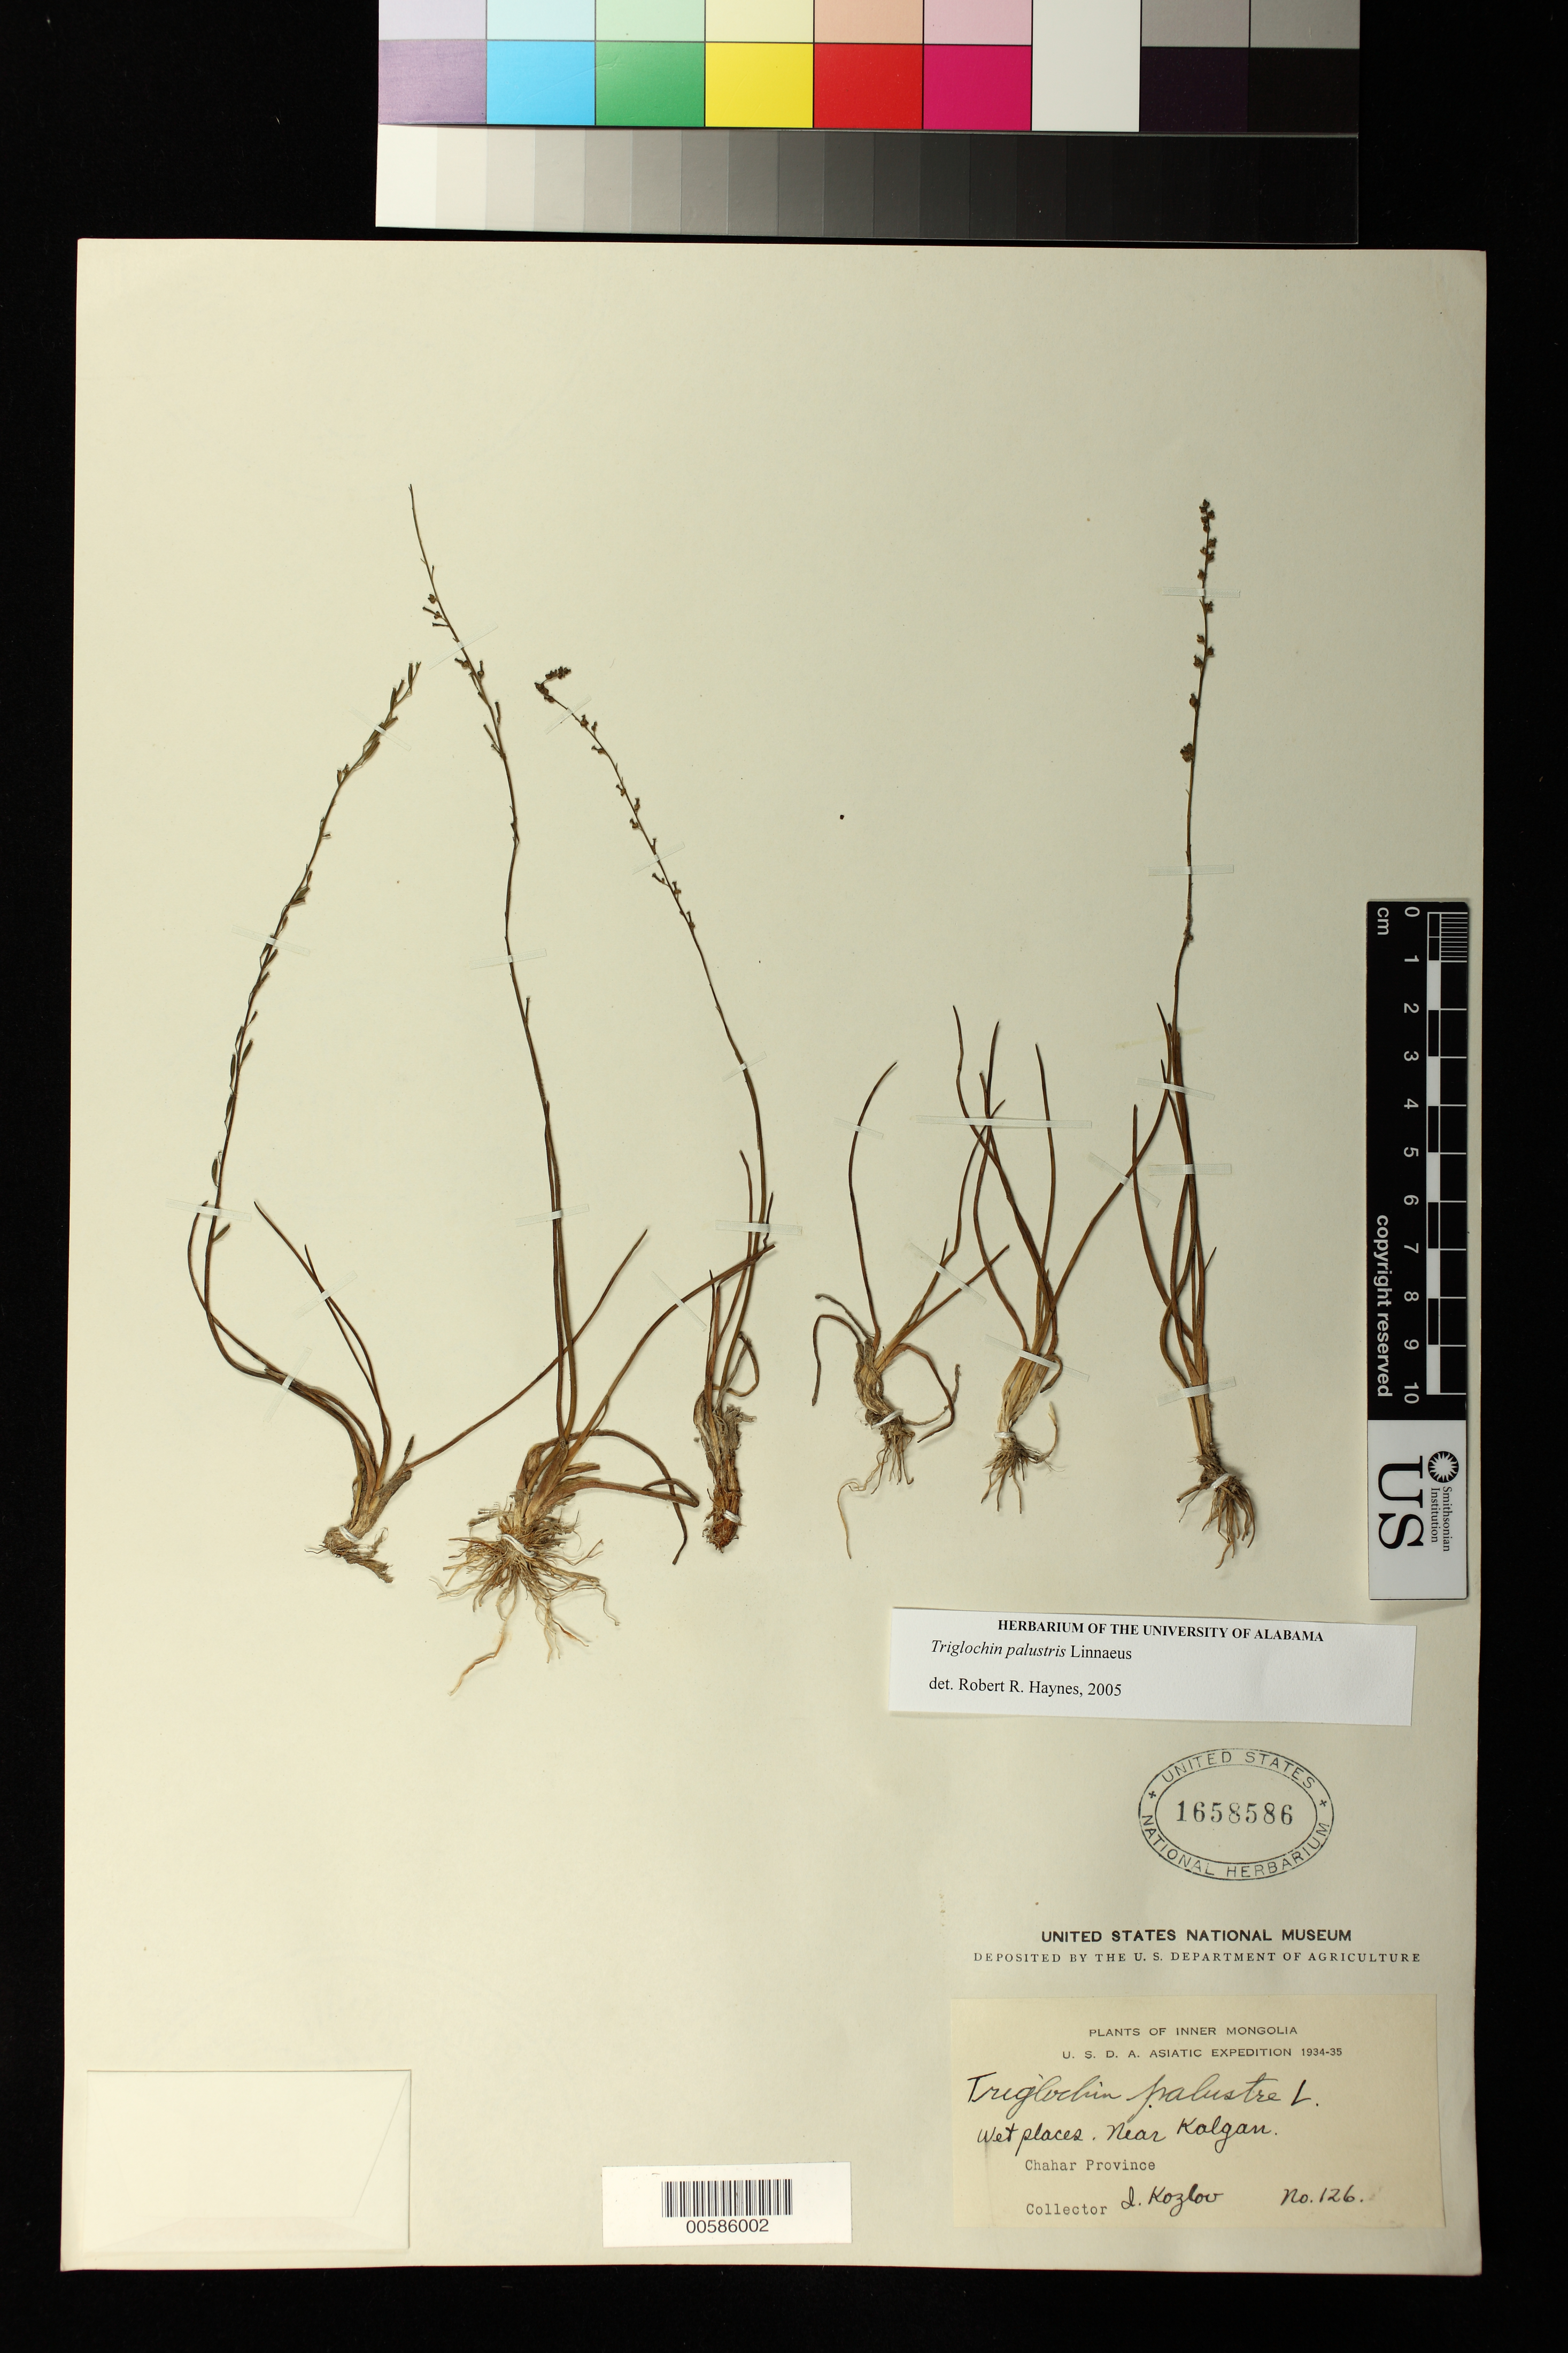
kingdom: Plantae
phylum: Tracheophyta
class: Liliopsida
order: Alismatales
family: Juncaginaceae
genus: Triglochin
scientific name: Triglochin palustris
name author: L.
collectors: I. Kozlov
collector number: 126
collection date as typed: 1934 to -- --- 1935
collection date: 1934/1935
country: China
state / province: Nei Monggol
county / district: Chahar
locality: Near Kalgan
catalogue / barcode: US 1658586